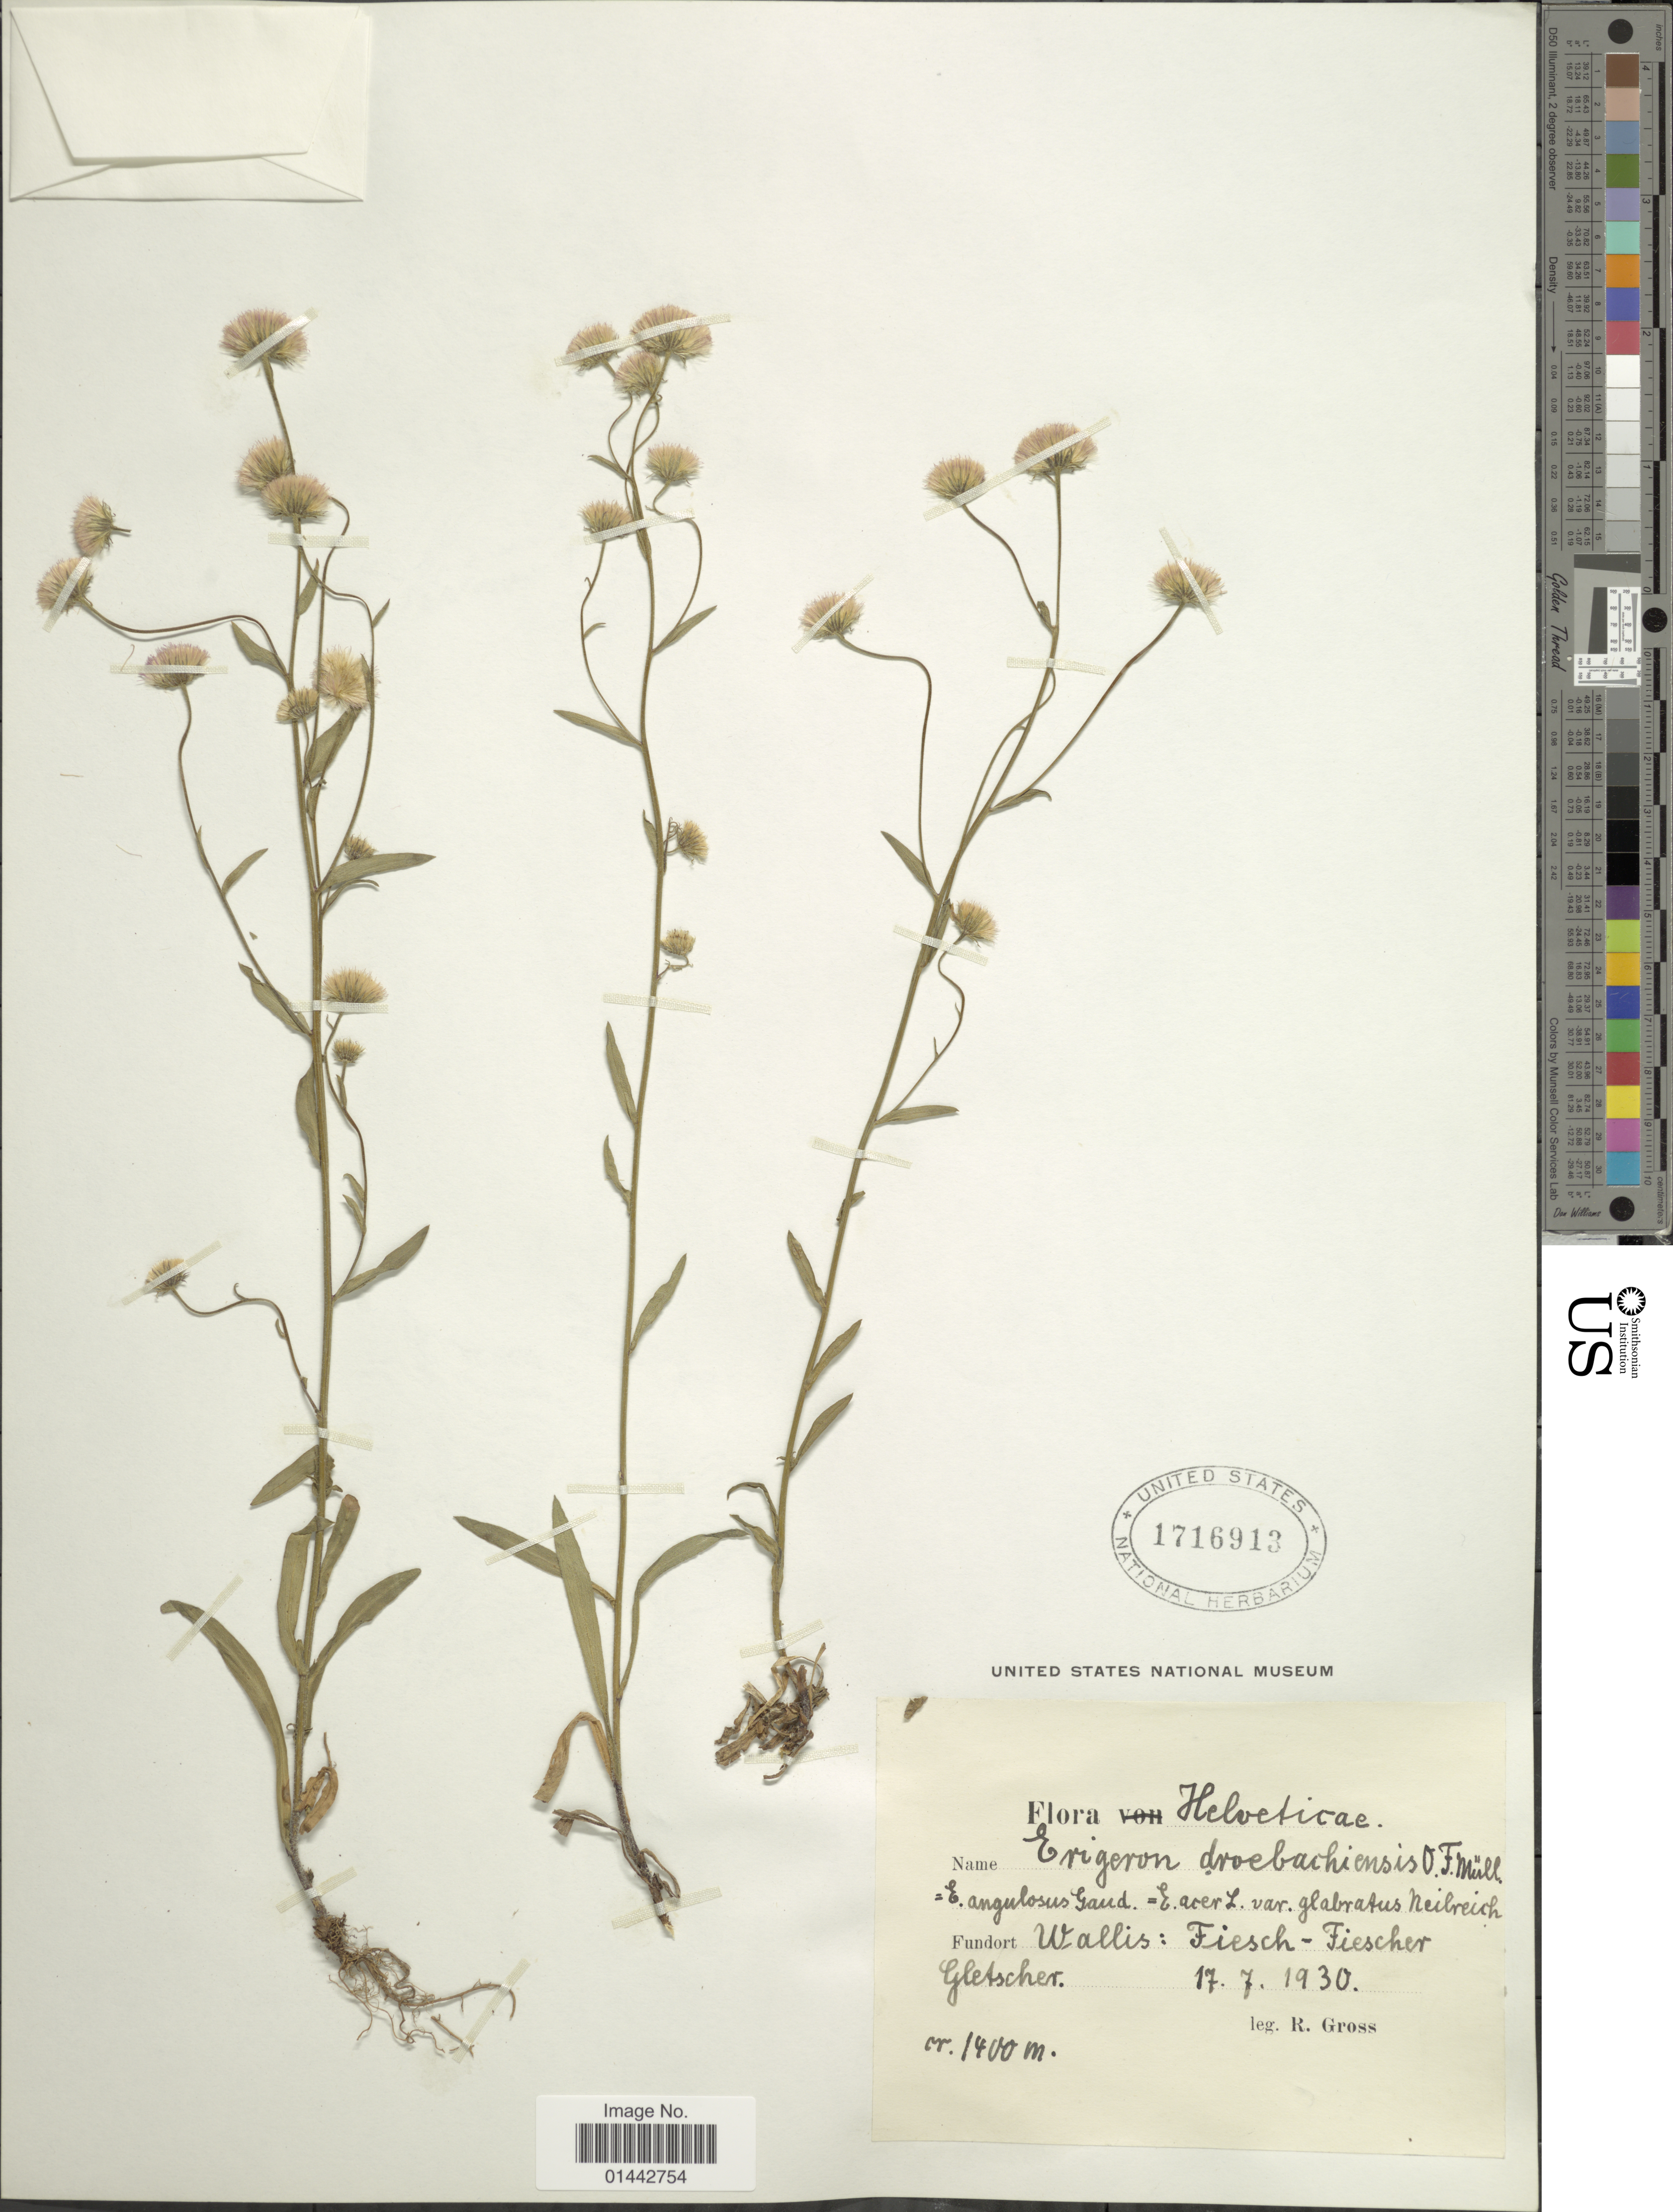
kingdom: Plantae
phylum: Tracheophyta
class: Magnoliopsida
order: Asterales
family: Asteraceae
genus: Erigeron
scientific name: Erigeron drobachiense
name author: O.F. Müll.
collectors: R. Gross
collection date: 1930-07-17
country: Switzerland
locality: Helvetica, Fundort Wallis: Fiesch-Fiescher, Gletscher.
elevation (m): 1400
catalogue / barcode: US 1716913